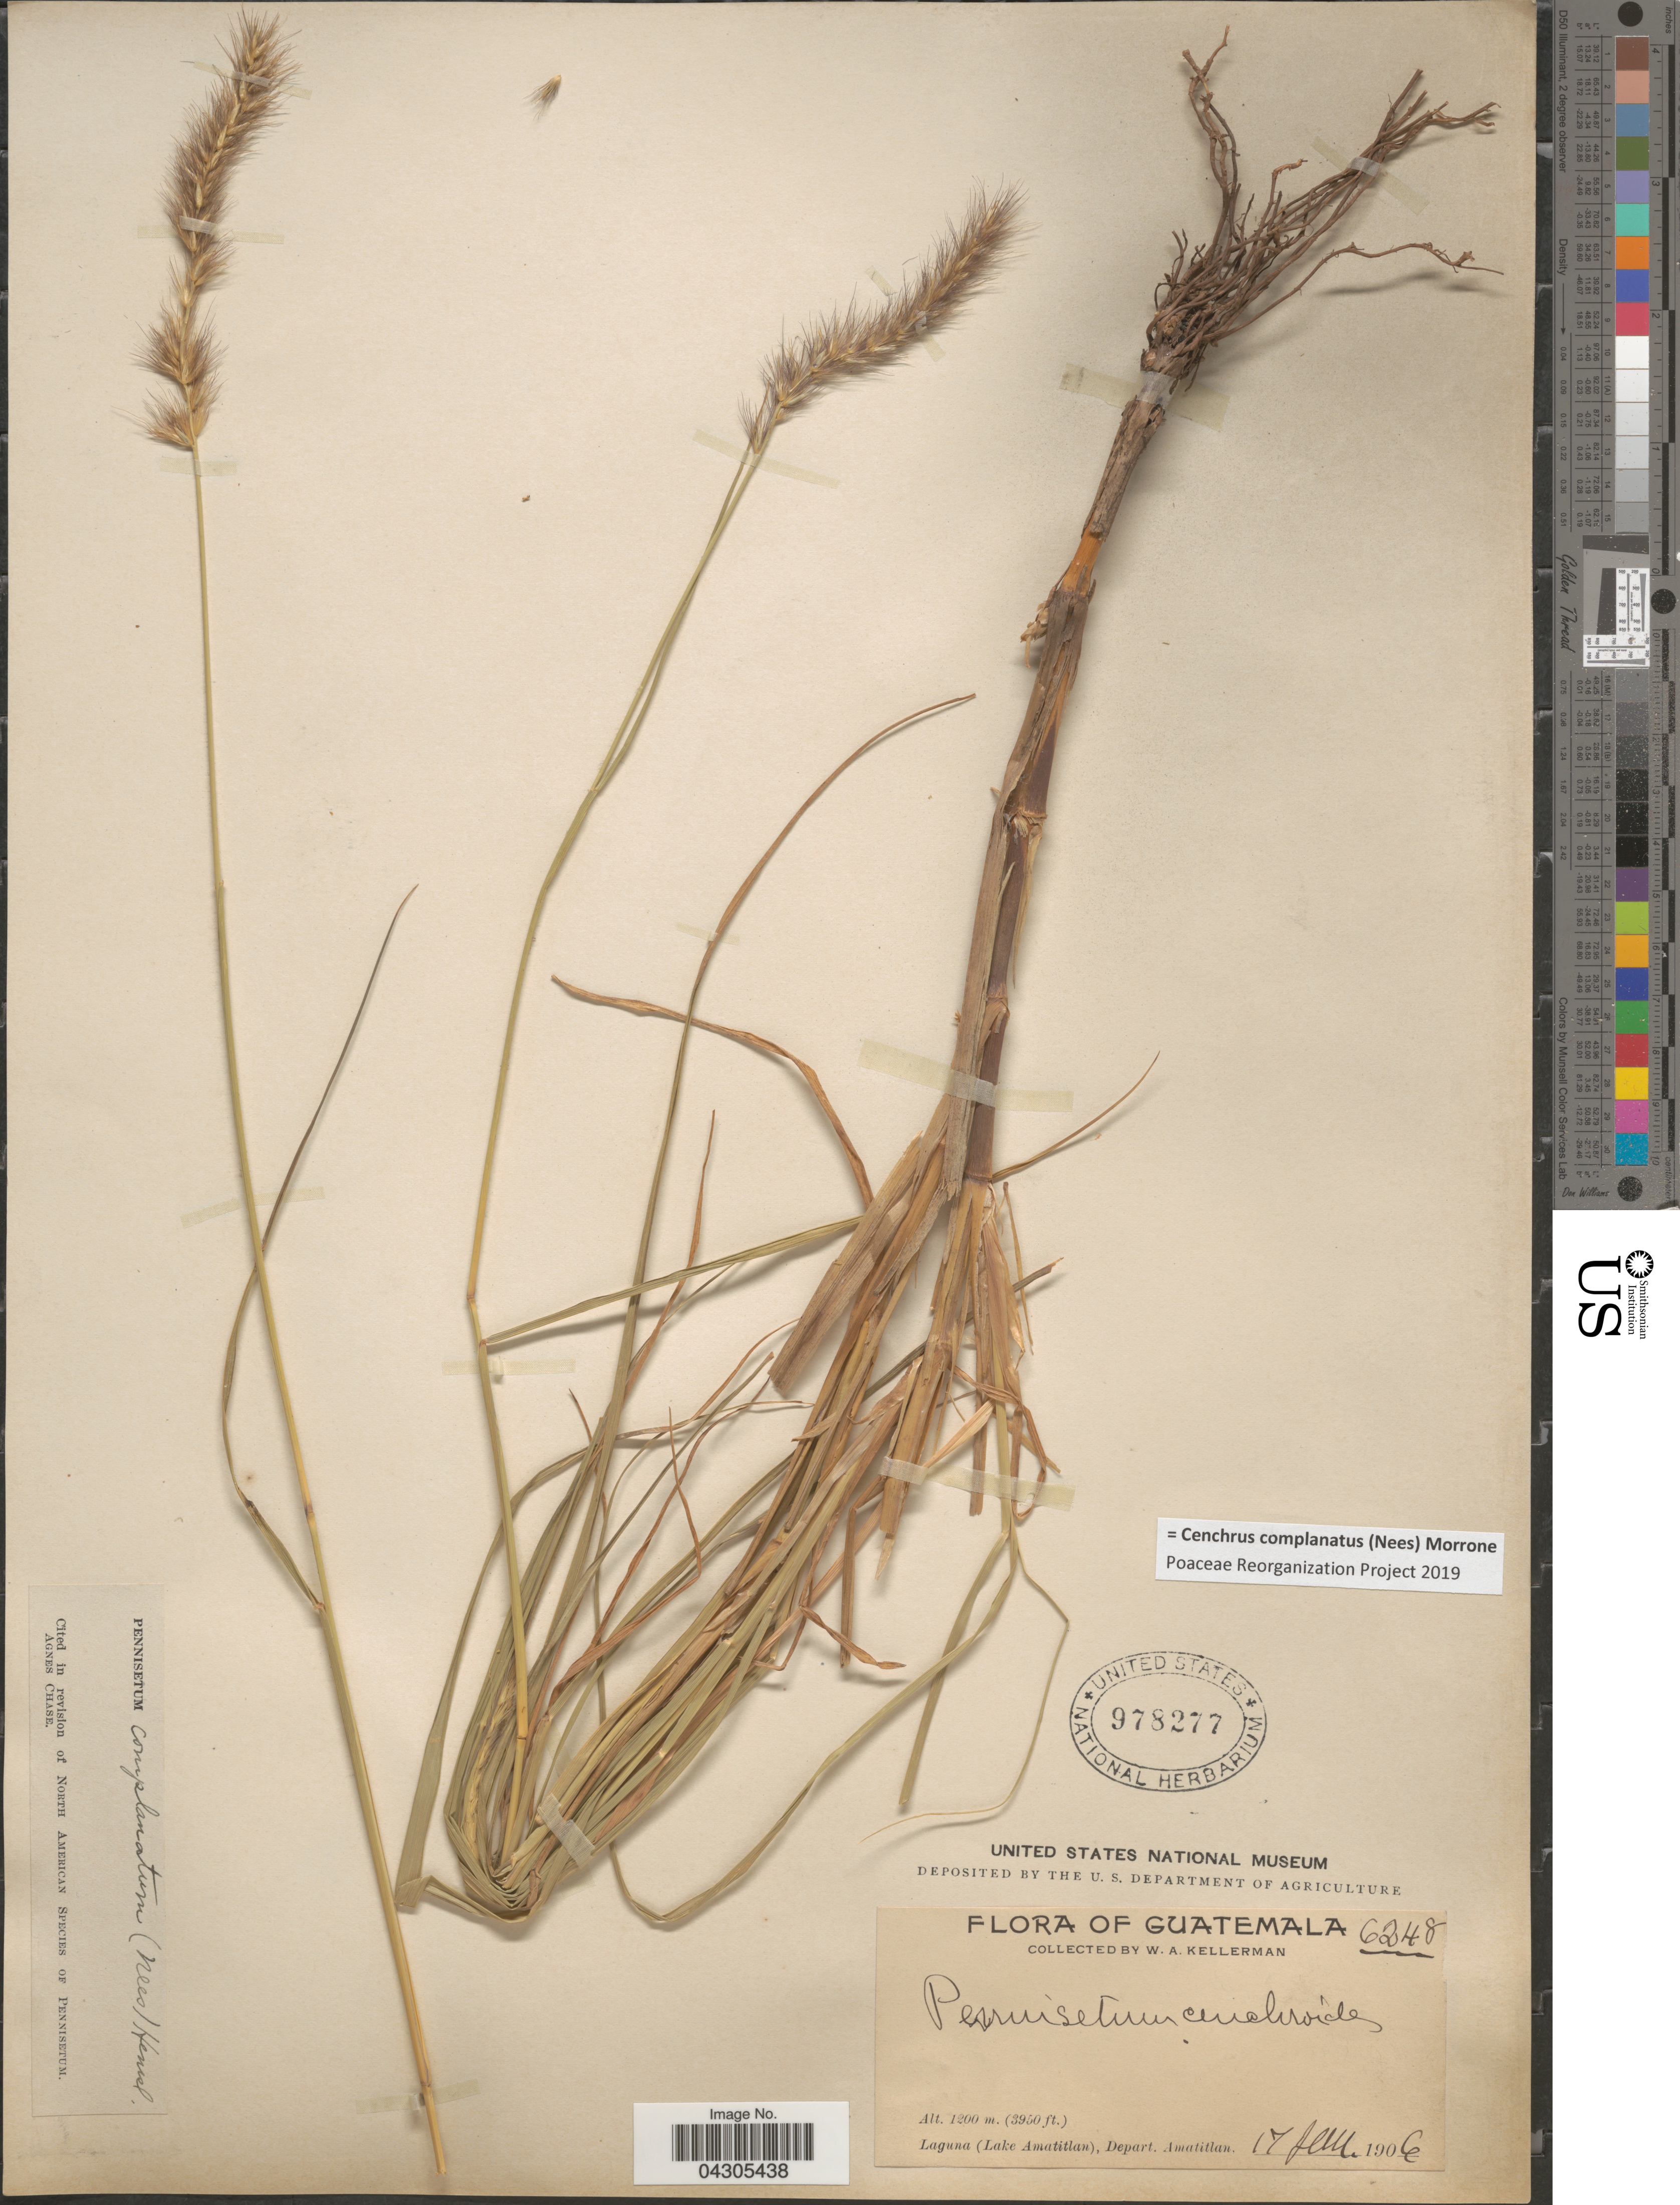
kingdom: Plantae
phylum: Tracheophyta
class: Liliopsida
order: Poales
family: Poaceae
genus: Cenchrus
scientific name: Cenchrus complanatus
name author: (Nees) Morrone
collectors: W. Kellerman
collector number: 6248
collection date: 1906-01-17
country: Guatemala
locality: Laguna (Lake Amatitlan), Depart. Amatitlan.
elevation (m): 1200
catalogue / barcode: US 978277